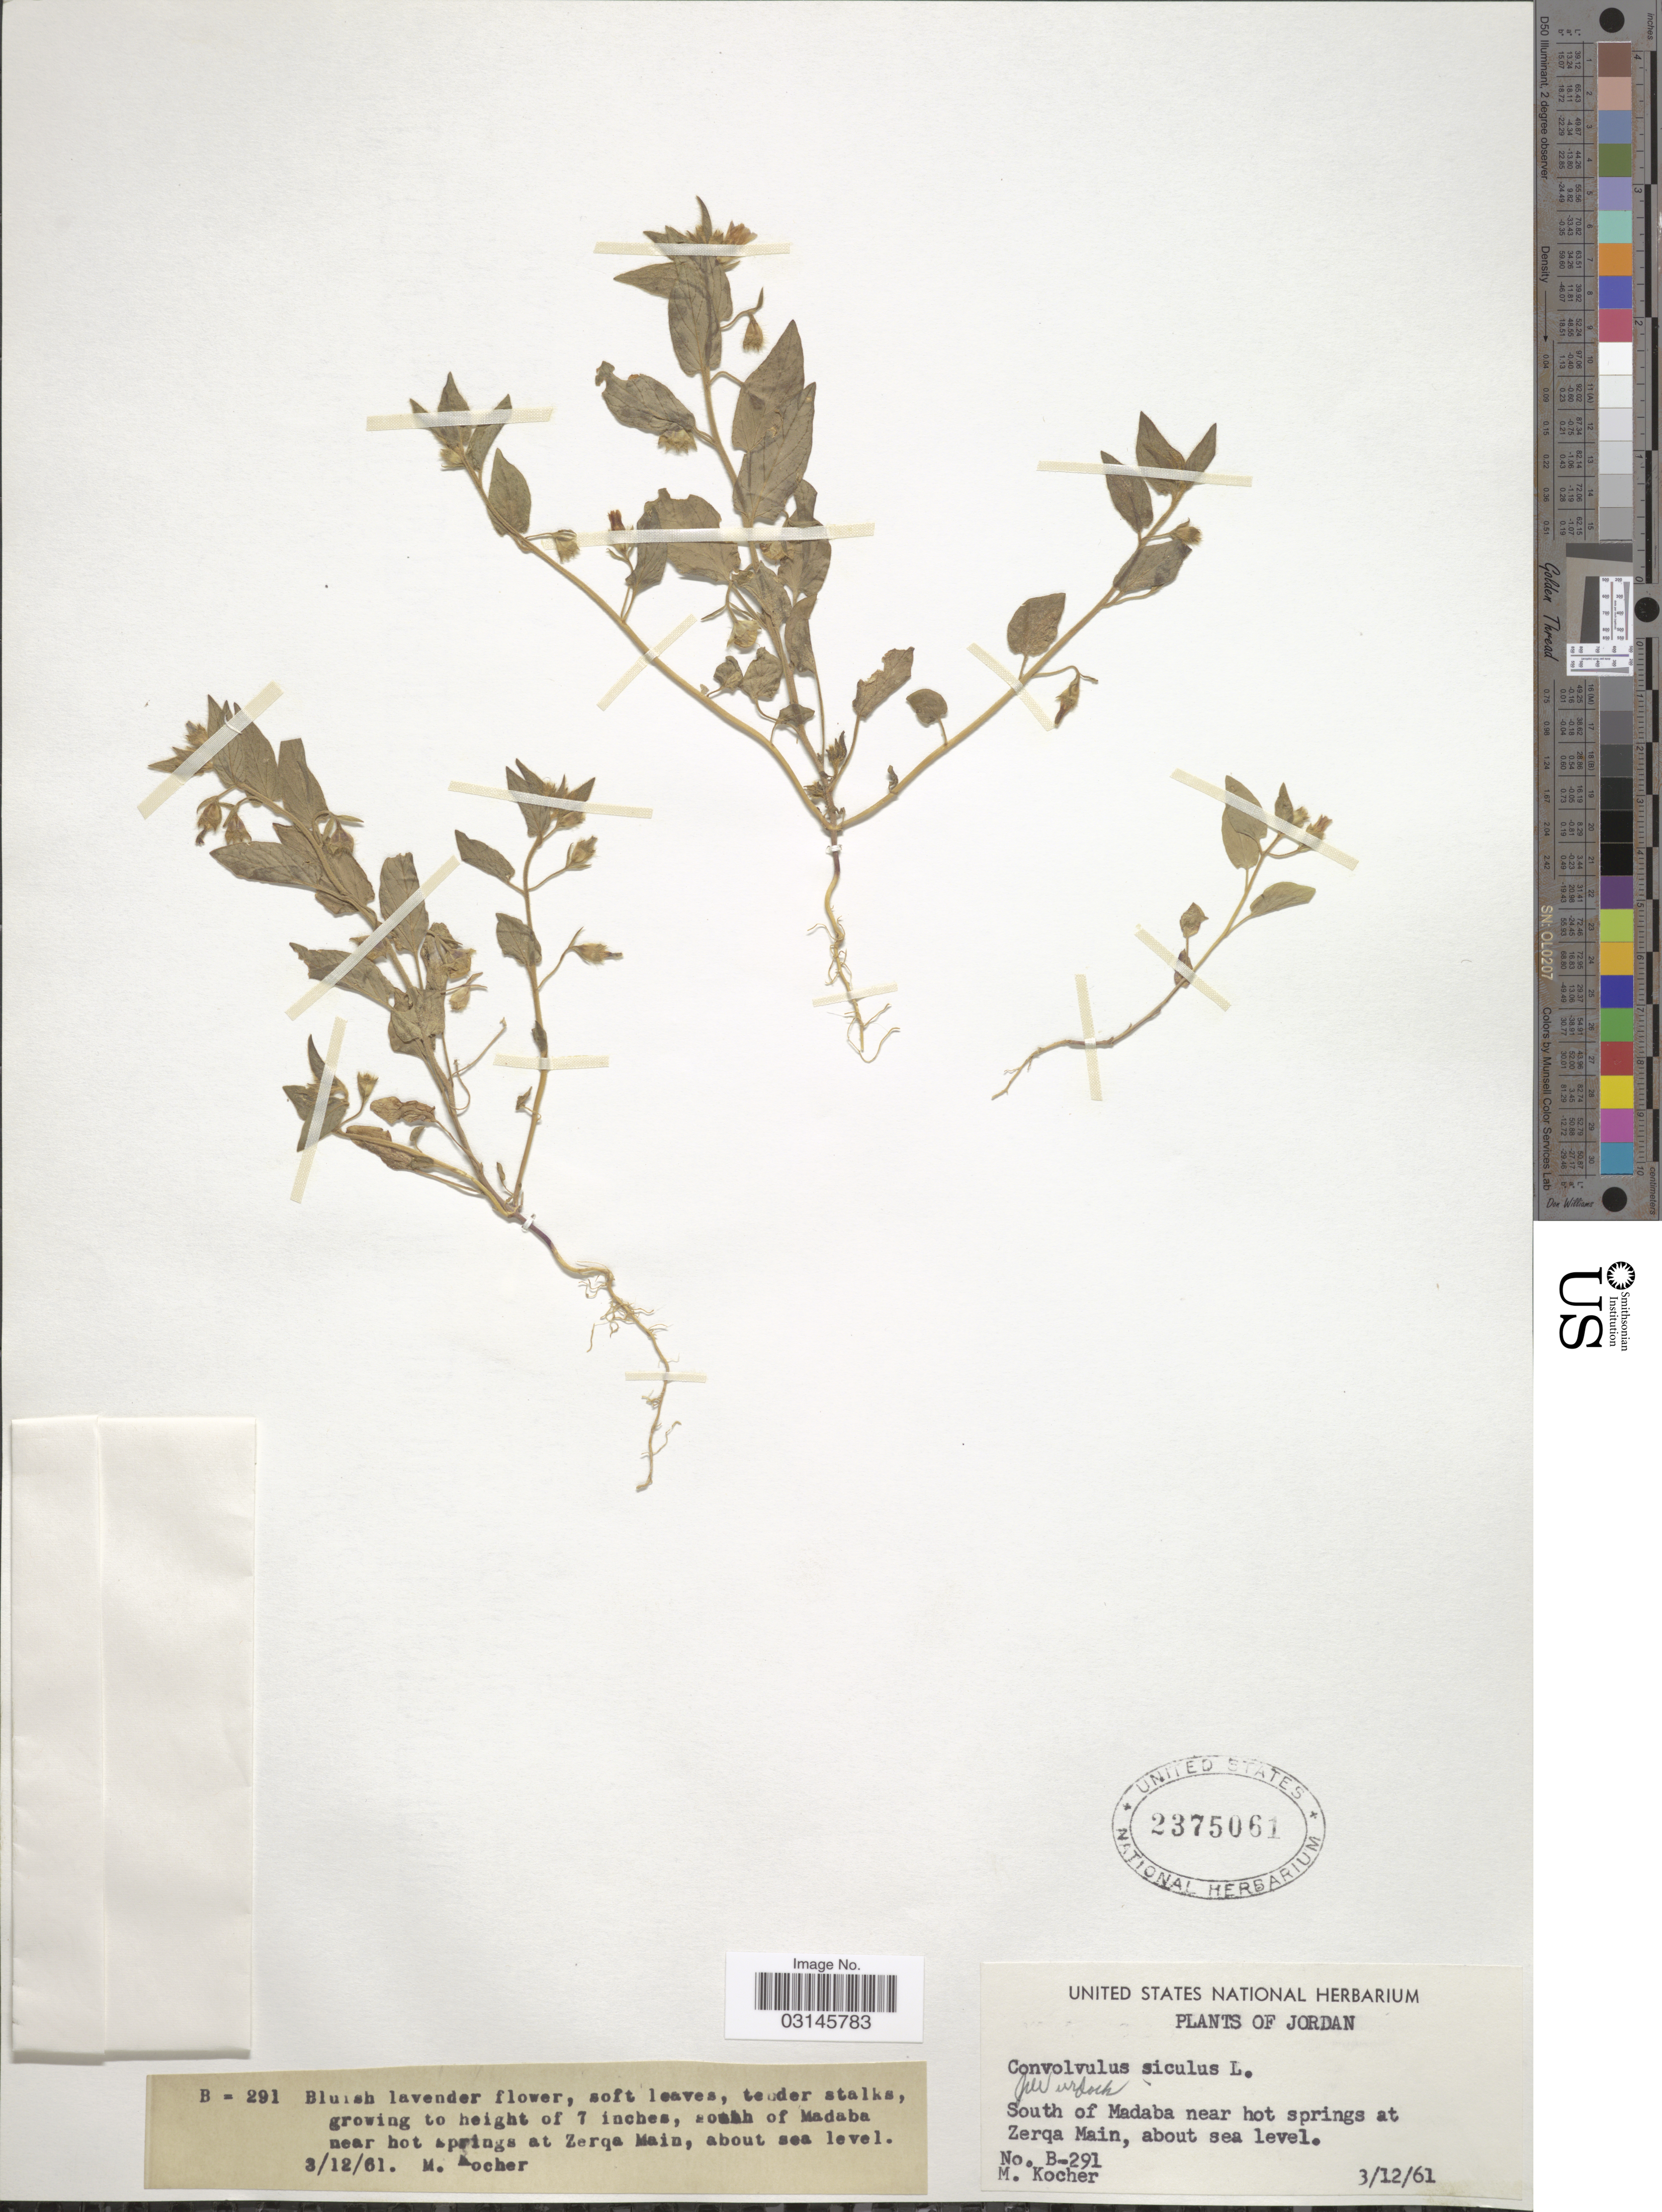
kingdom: Plantae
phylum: Tracheophyta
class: Magnoliopsida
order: Solanales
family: Convolvulaceae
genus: Convolvulus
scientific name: Convolvulus siculus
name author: L.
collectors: M. Kocher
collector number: B-291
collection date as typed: Transcribed d/m/y: 3/12/61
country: Jordan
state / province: Madaba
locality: South of Madaba near hot springs at Zerqa Main.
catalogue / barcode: US 2375061